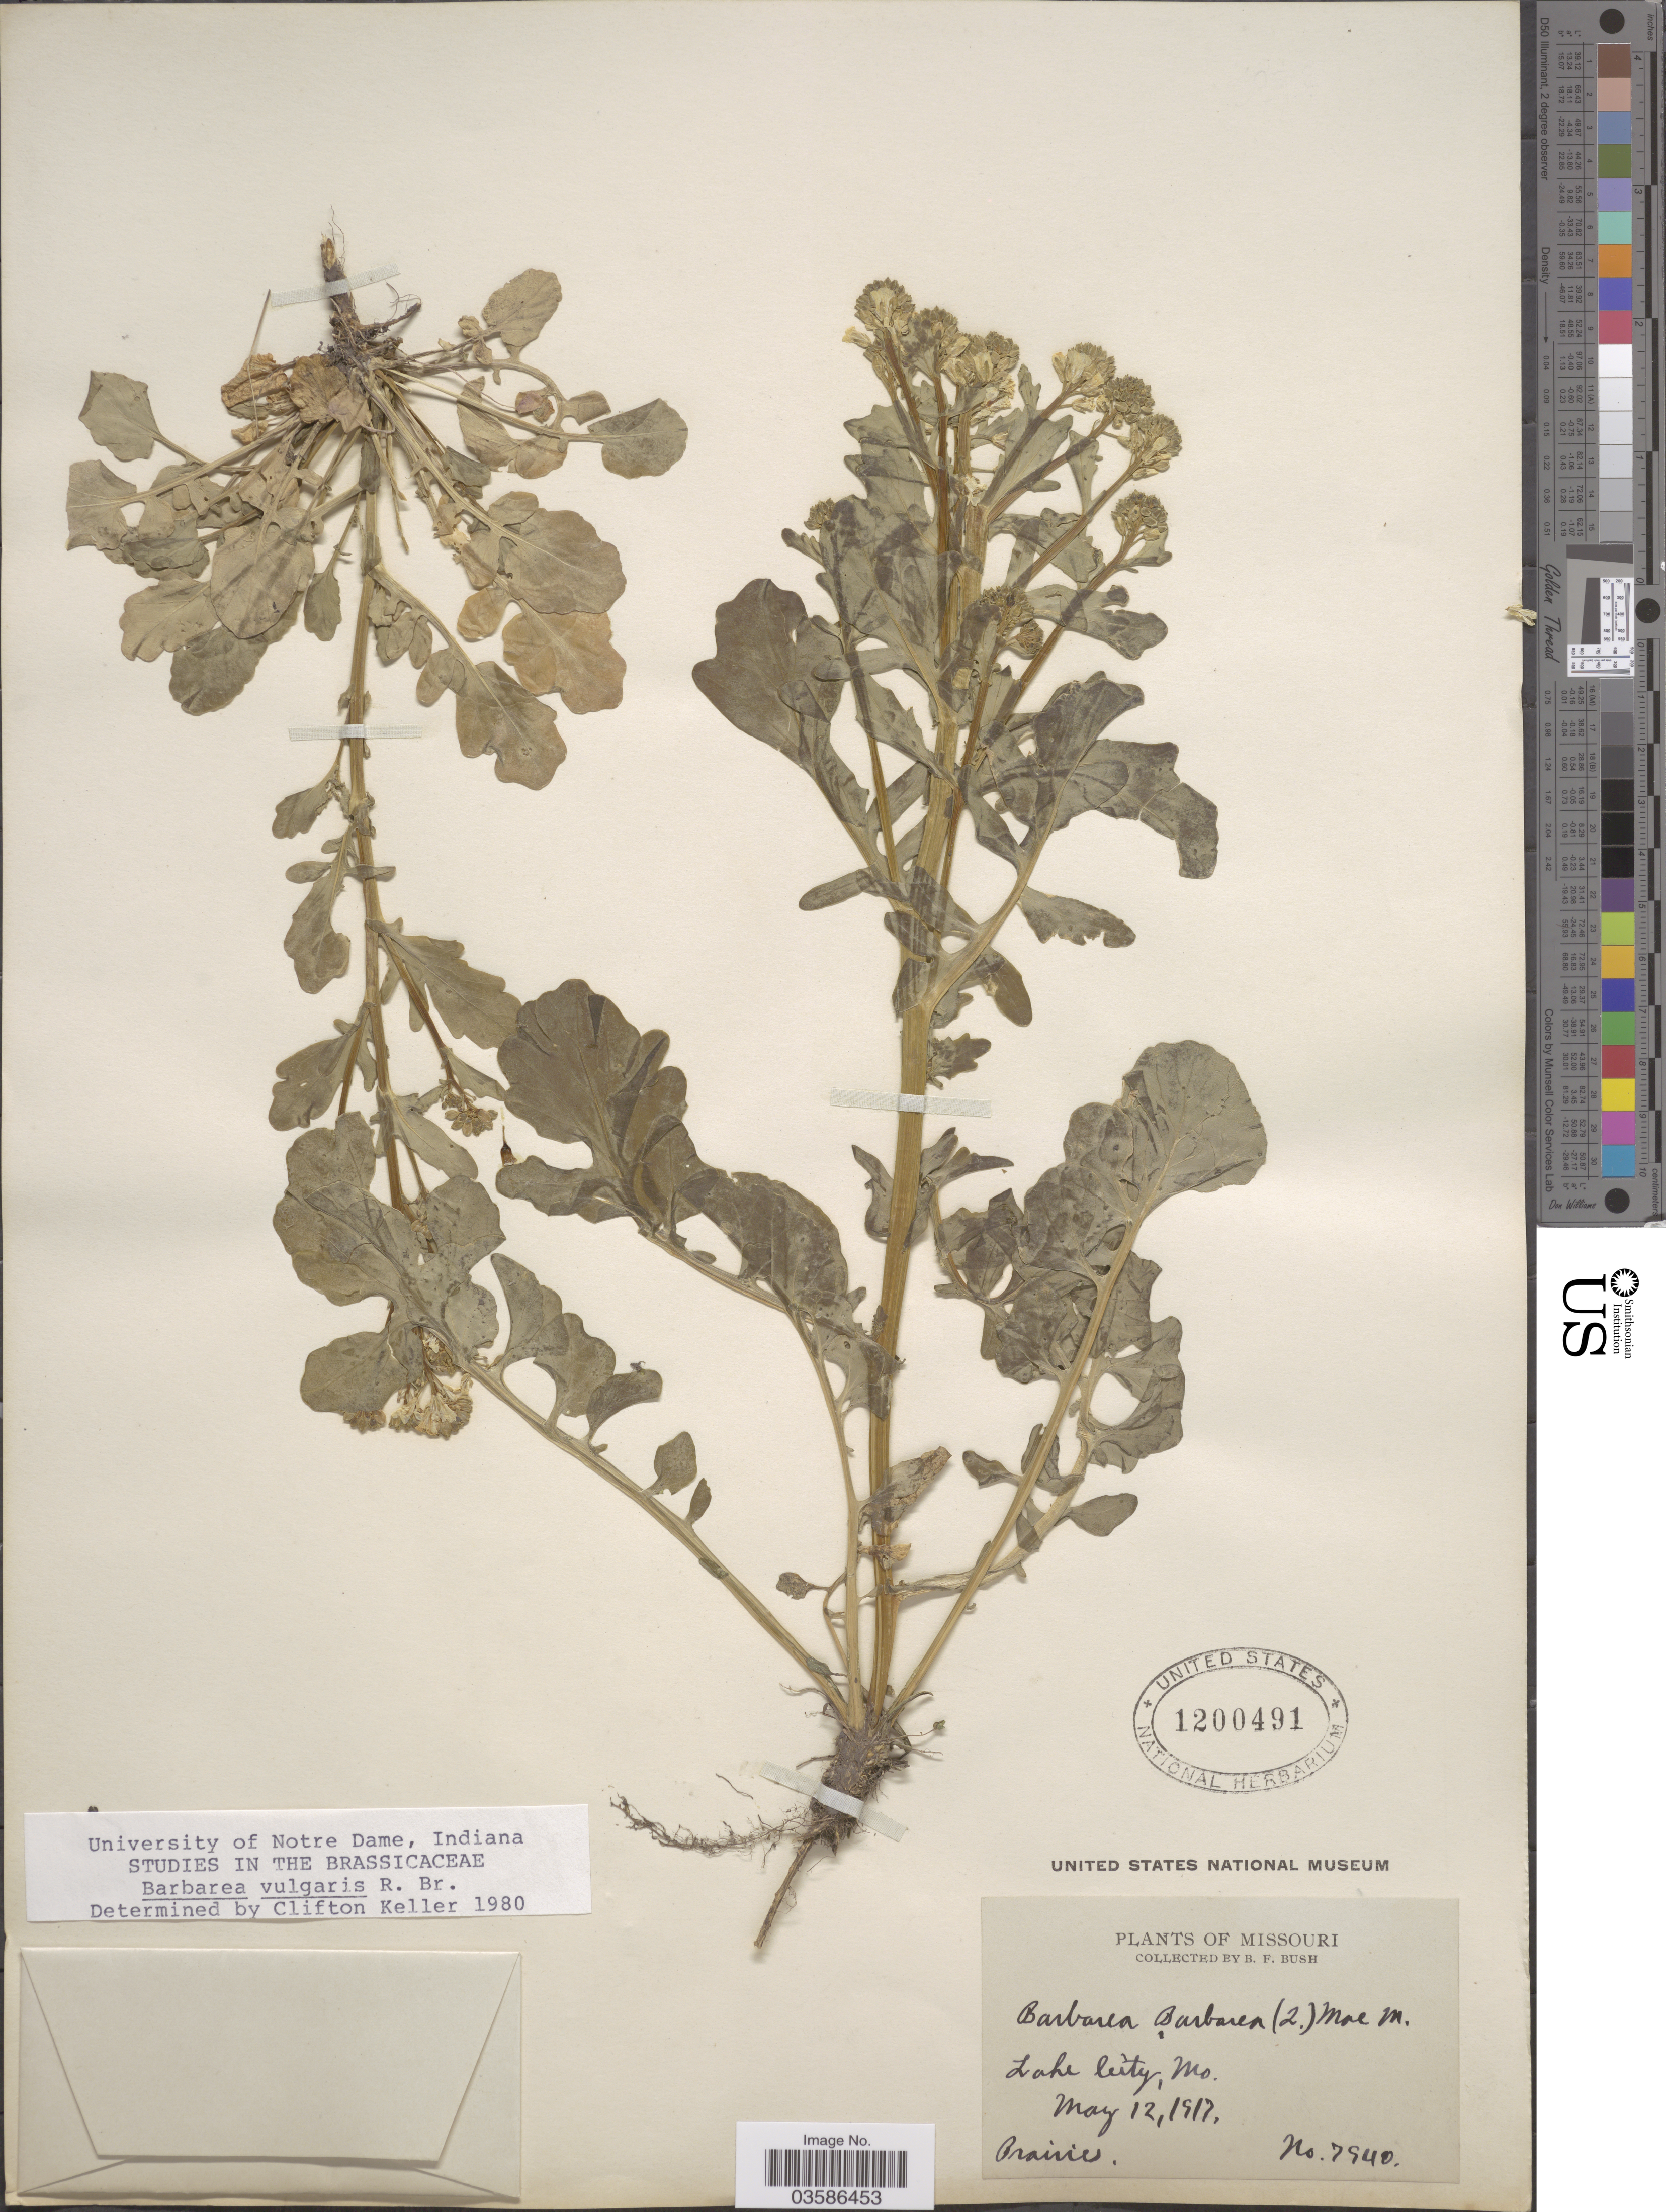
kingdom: Plantae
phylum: Tracheophyta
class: Magnoliopsida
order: Brassicales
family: Brassicaceae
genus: Barbarea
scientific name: Barbarea vulgaris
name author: W.T. Aiton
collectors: B. F. Bush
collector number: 7940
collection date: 1917-05-12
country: United States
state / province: Missouri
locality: Lake City.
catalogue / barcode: US 1200491